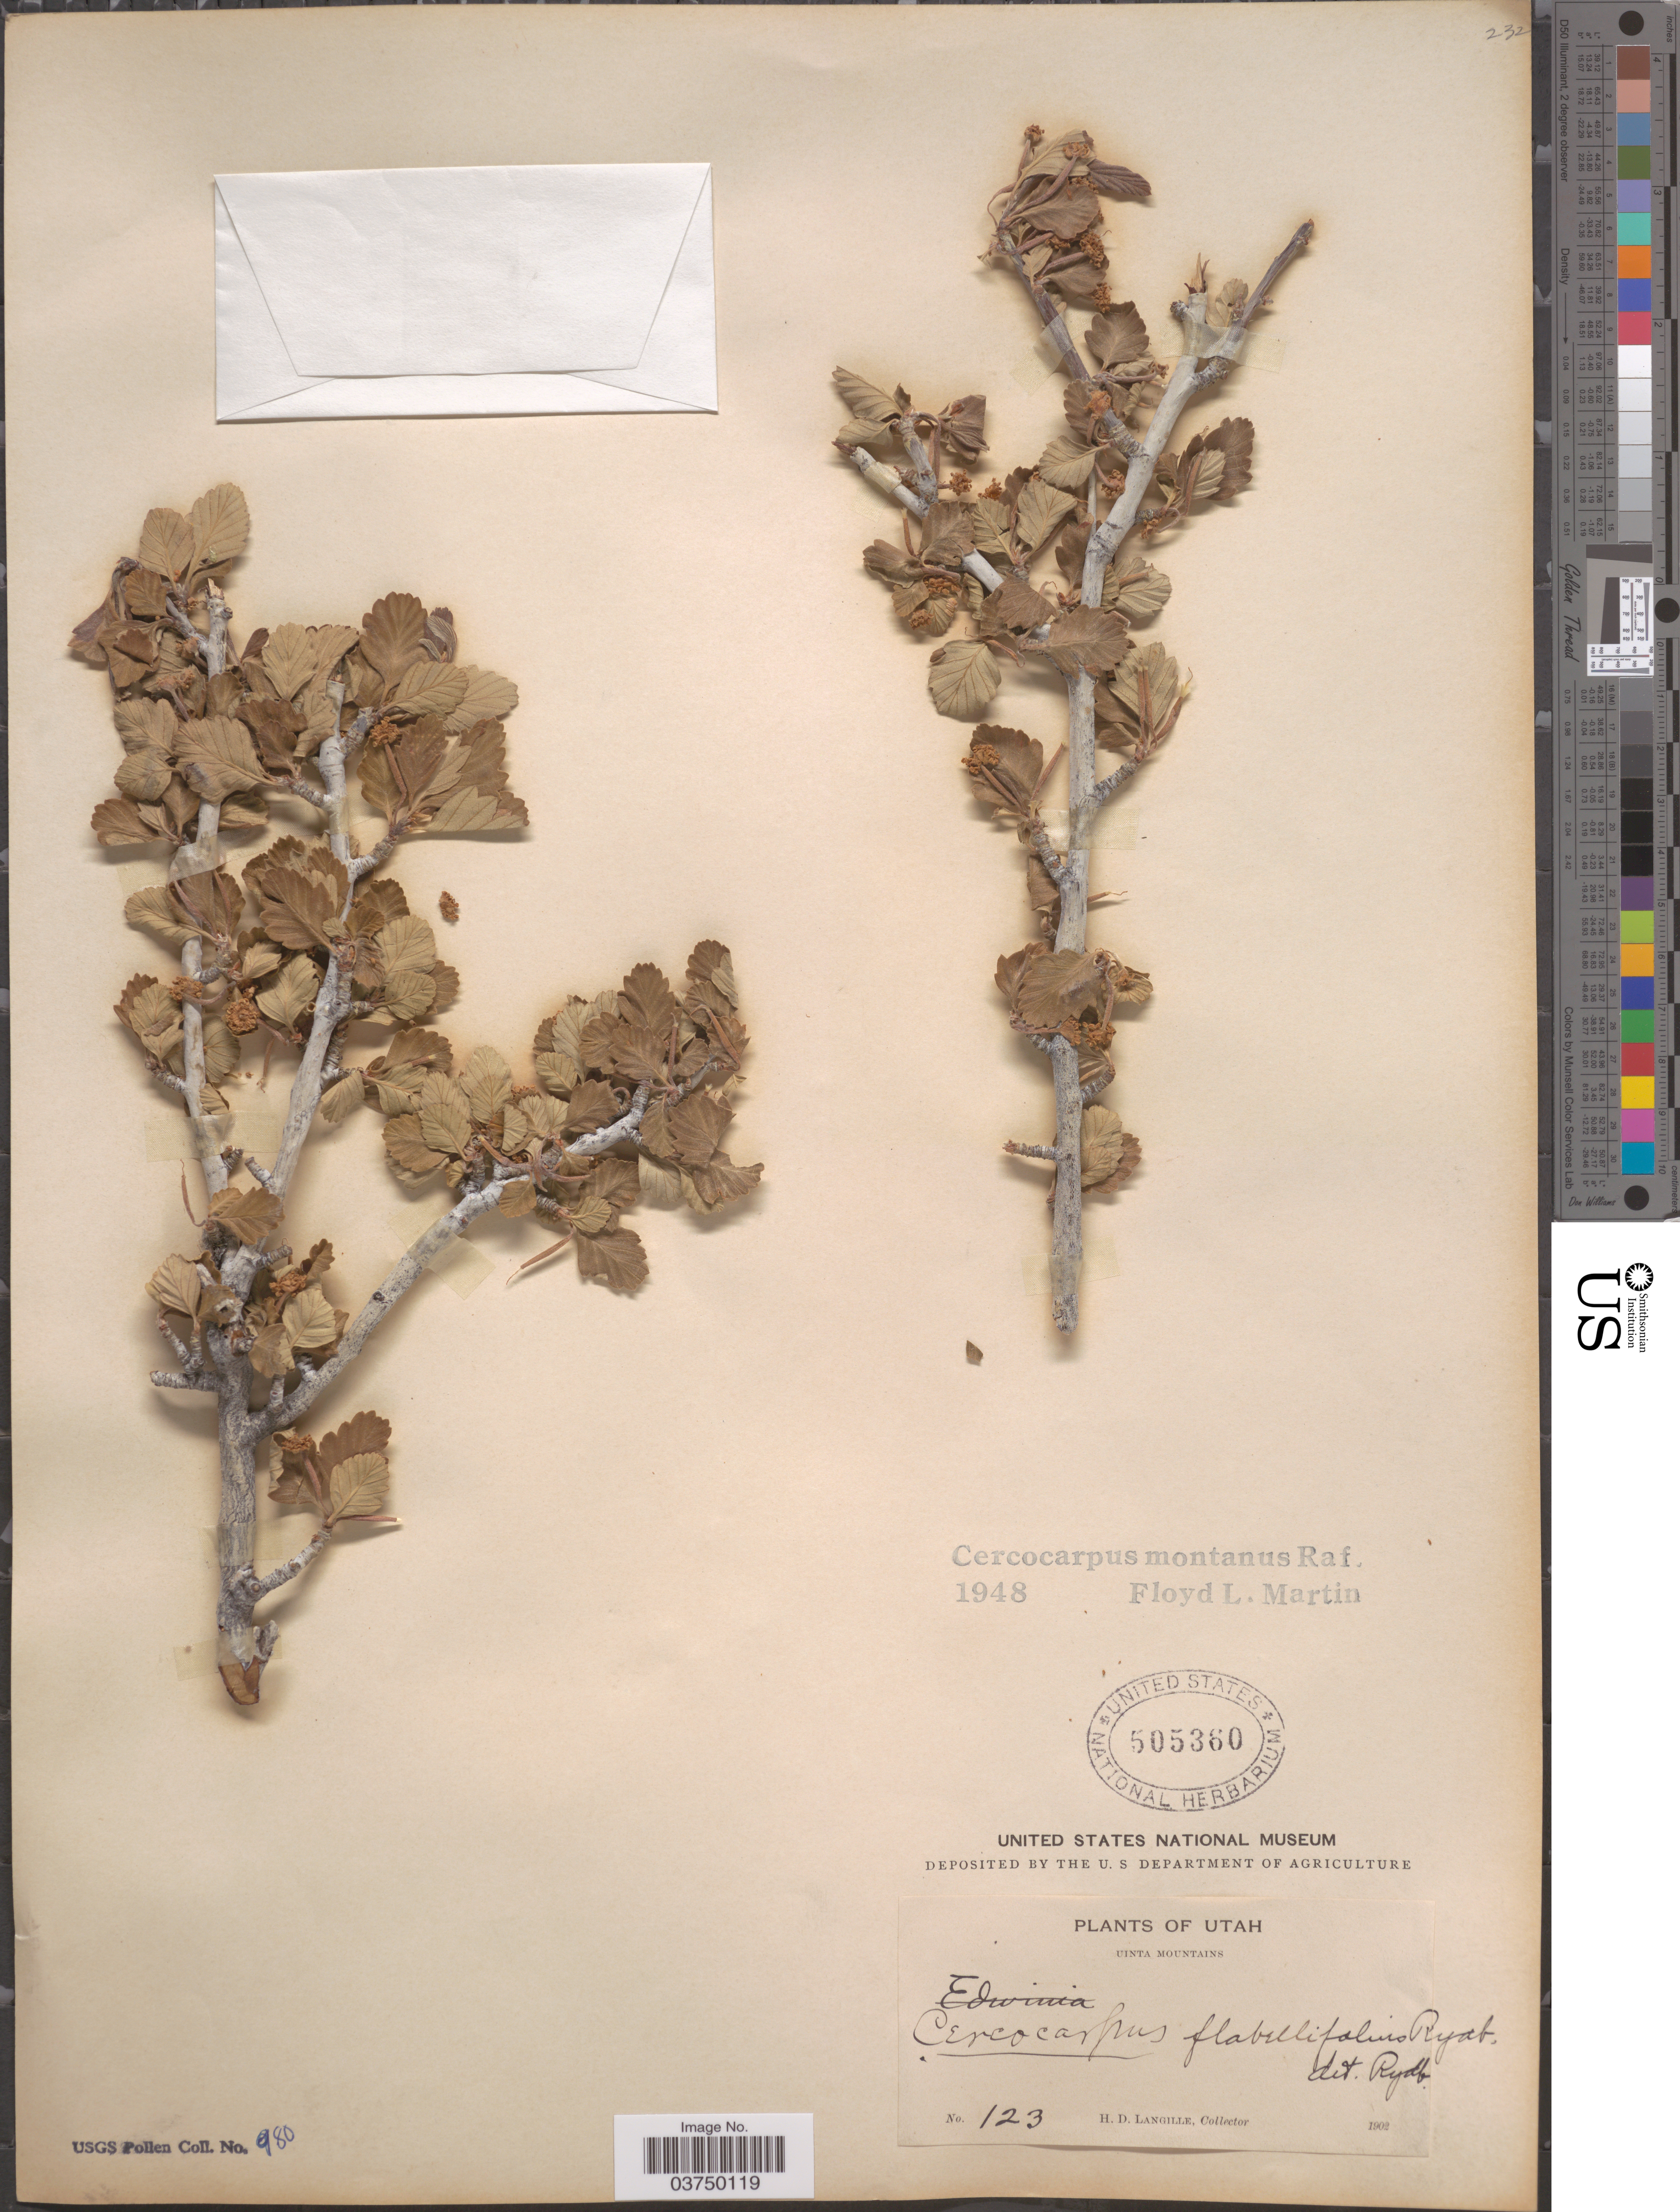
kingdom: Plantae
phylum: Tracheophyta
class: Magnoliopsida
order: Rosales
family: Rosaceae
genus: Cercocarpus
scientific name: Cercocarpus montanus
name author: Raf.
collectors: H. Langille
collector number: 123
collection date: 1902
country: United States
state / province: Utah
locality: Uinta Mountains.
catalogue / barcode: US 505360